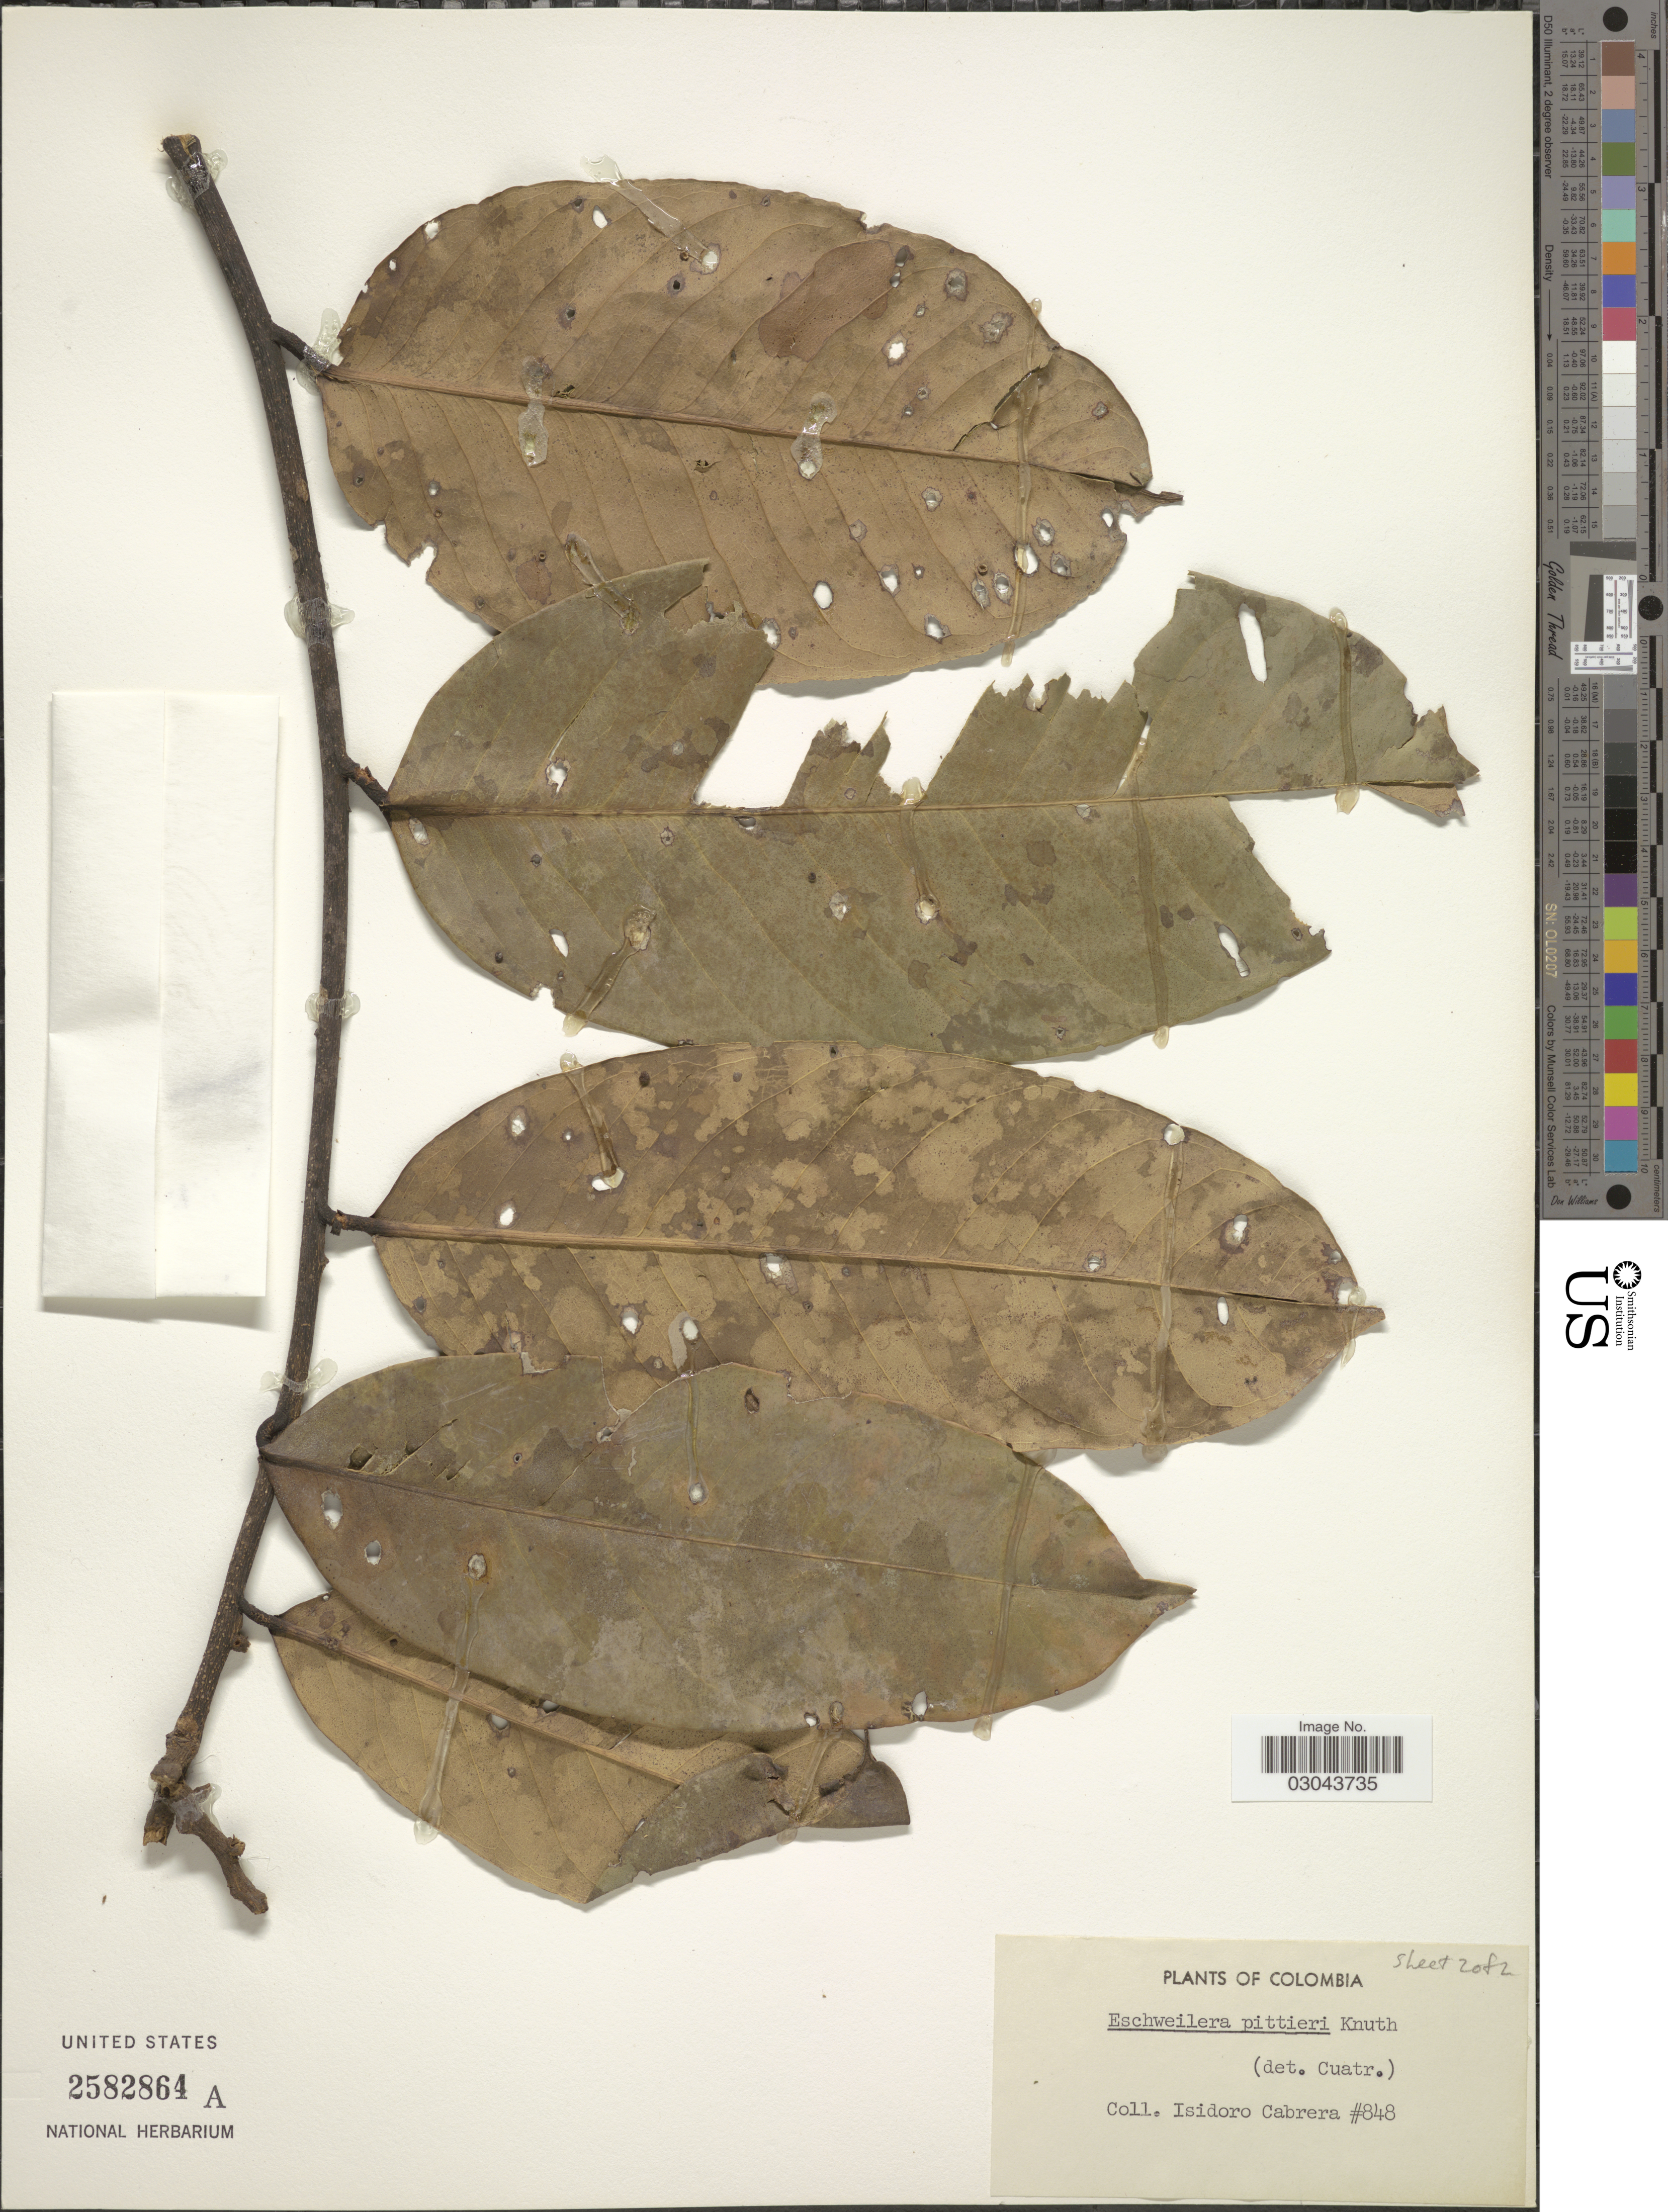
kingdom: Plantae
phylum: Tracheophyta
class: Magnoliopsida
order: Ericales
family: Lecythidaceae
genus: Eschweilera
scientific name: Eschweilera pittieri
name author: R. Knuth in Engl.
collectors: I. Cabrera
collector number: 848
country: Colombia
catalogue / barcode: US 2582864A